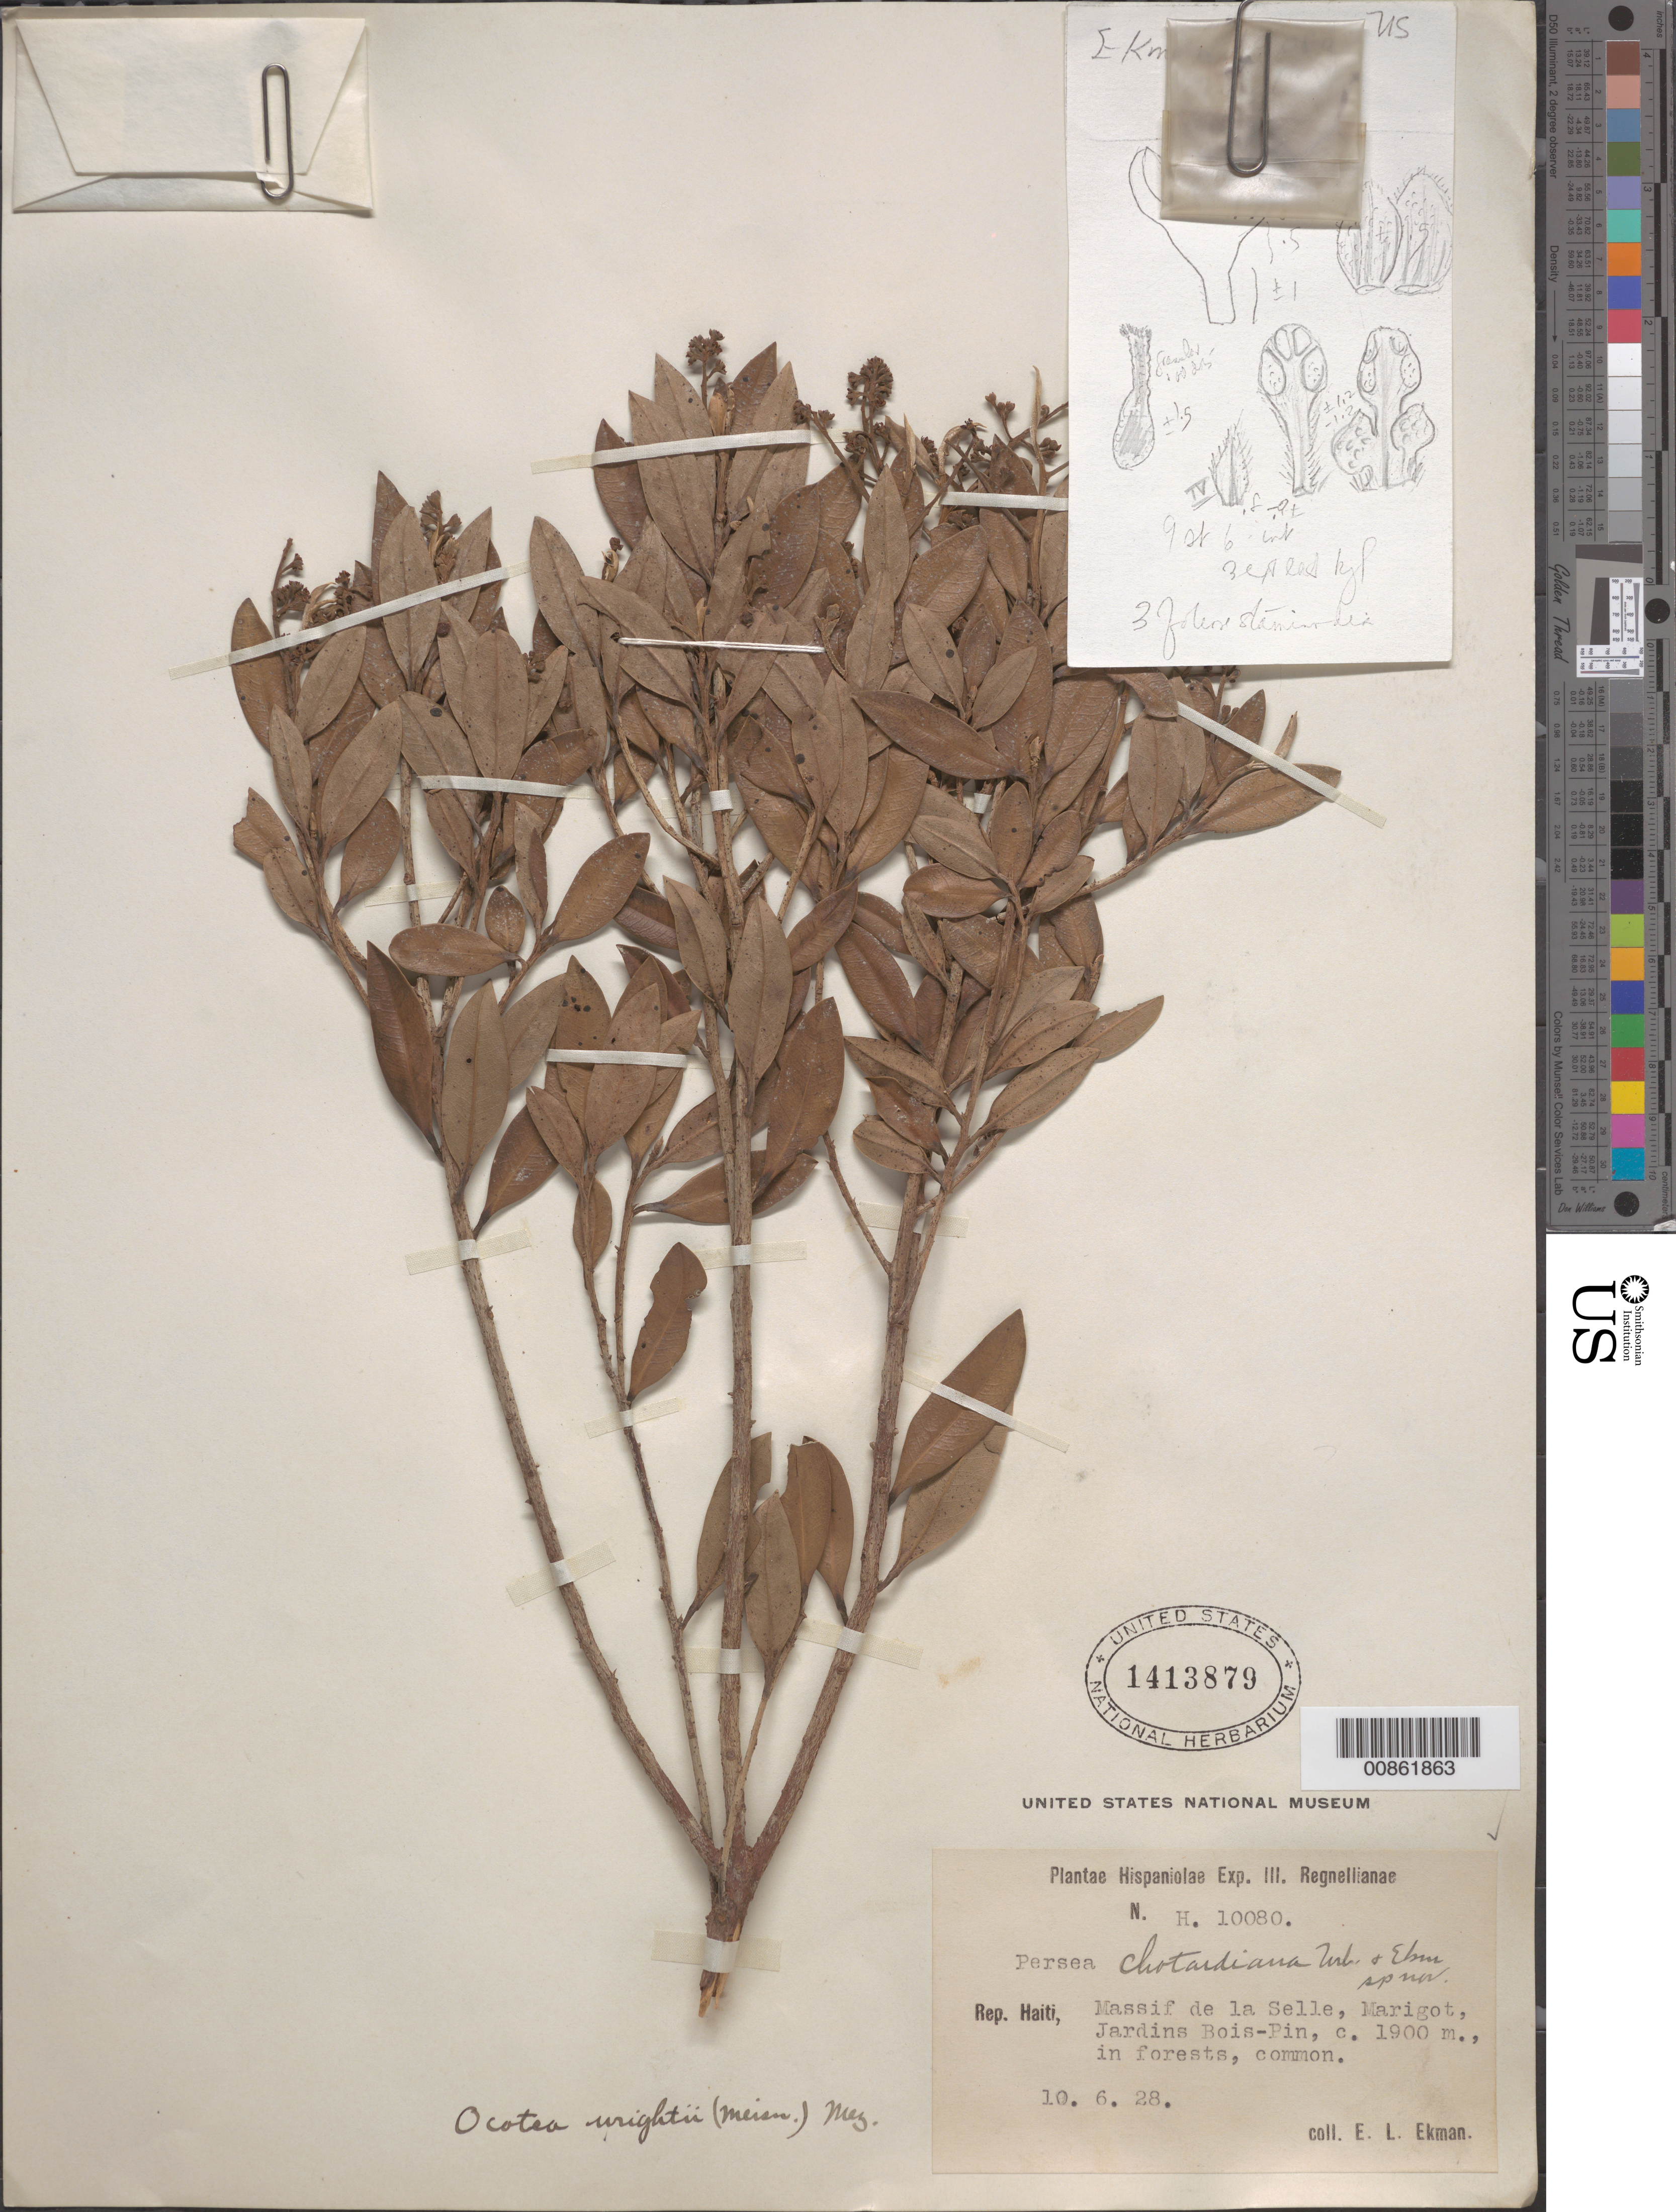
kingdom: Plantae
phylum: Tracheophyta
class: Magnoliopsida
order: Laurales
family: Lauraceae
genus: Ocotea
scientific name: Ocotea wrightii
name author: (Meisn.) Mez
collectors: E. L. Ekman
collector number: H 10080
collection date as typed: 10 Jun 1928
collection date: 1928-06-10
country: Haiti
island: Hispaniola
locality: Massif de la Selle, Marigot, Jardins Bois-Pin.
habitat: In forests.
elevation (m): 1900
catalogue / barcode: US 1413879